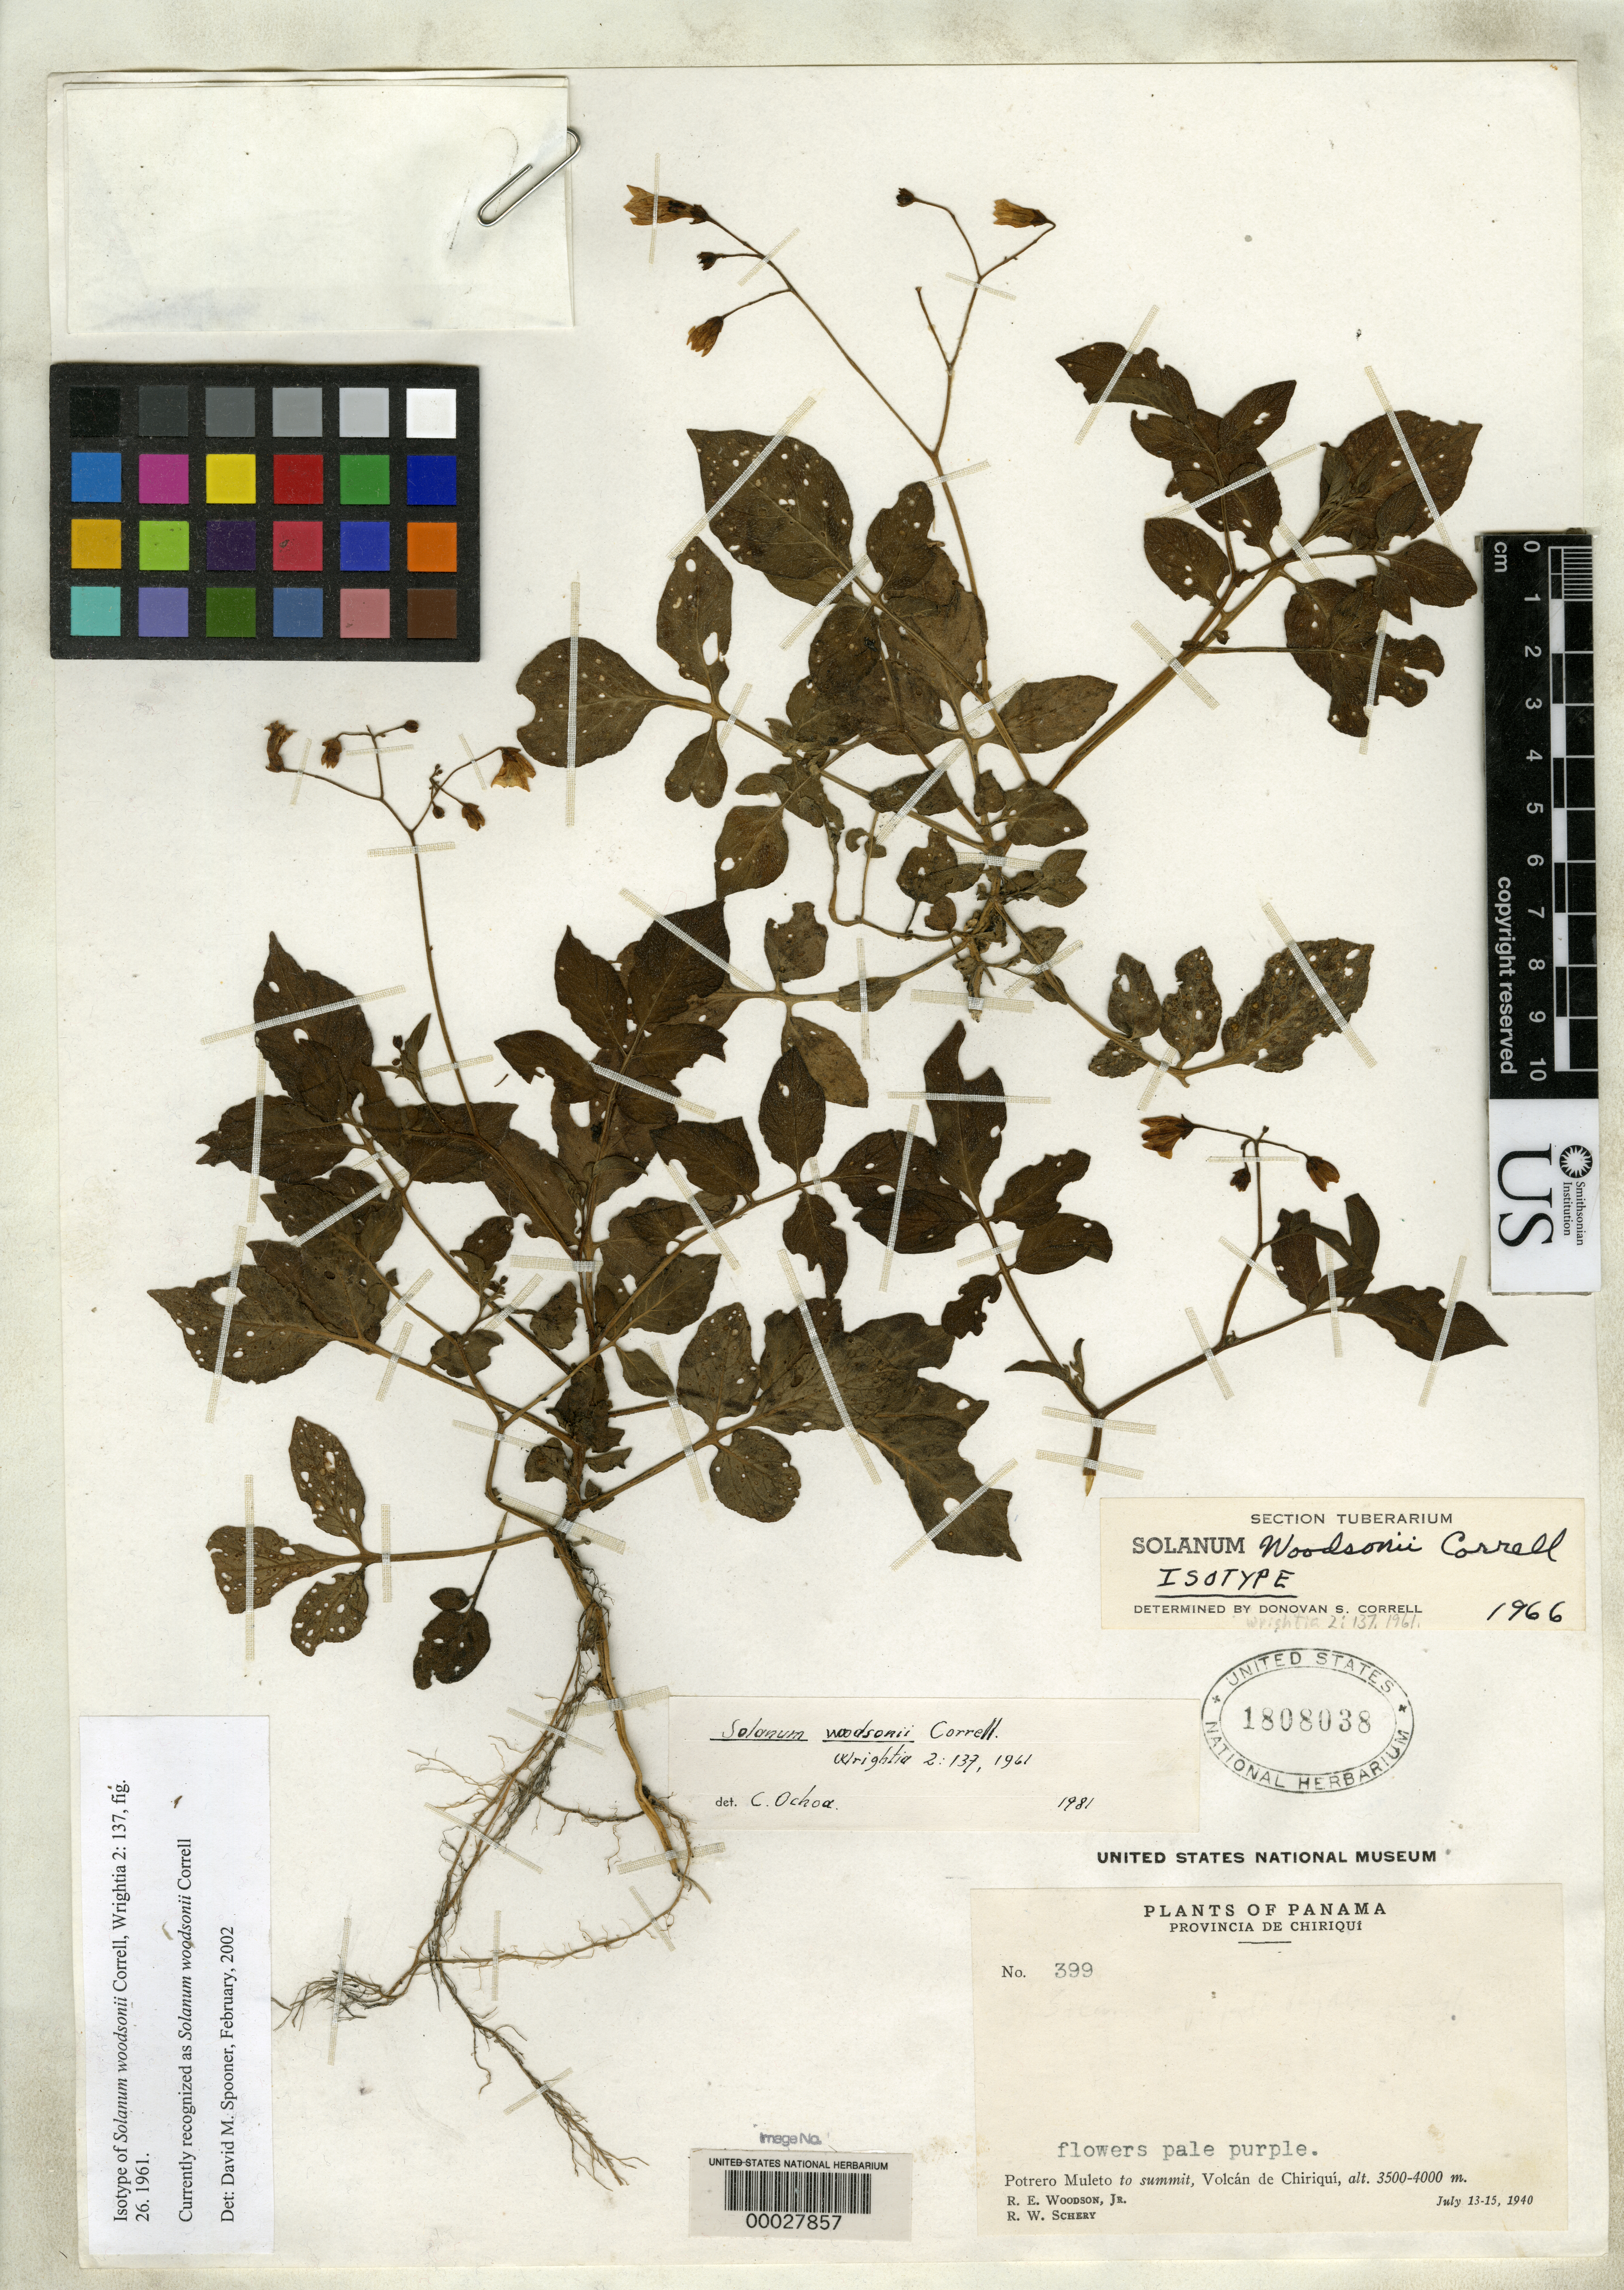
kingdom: Plantae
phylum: Tracheophyta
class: Magnoliopsida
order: Solanales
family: Solanaceae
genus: Solanum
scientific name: Solanum woodsonii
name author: Correll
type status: Isotype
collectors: R. E. Woodson & R. W. Schery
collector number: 399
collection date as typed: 13 Jul 1940 to 15 Jul 1940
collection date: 1940-07-13/1940-07-15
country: Panama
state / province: Chiriquí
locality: Volcan de Chiriqui, Potrero Muleto to summit.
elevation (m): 3500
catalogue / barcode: US 1808038